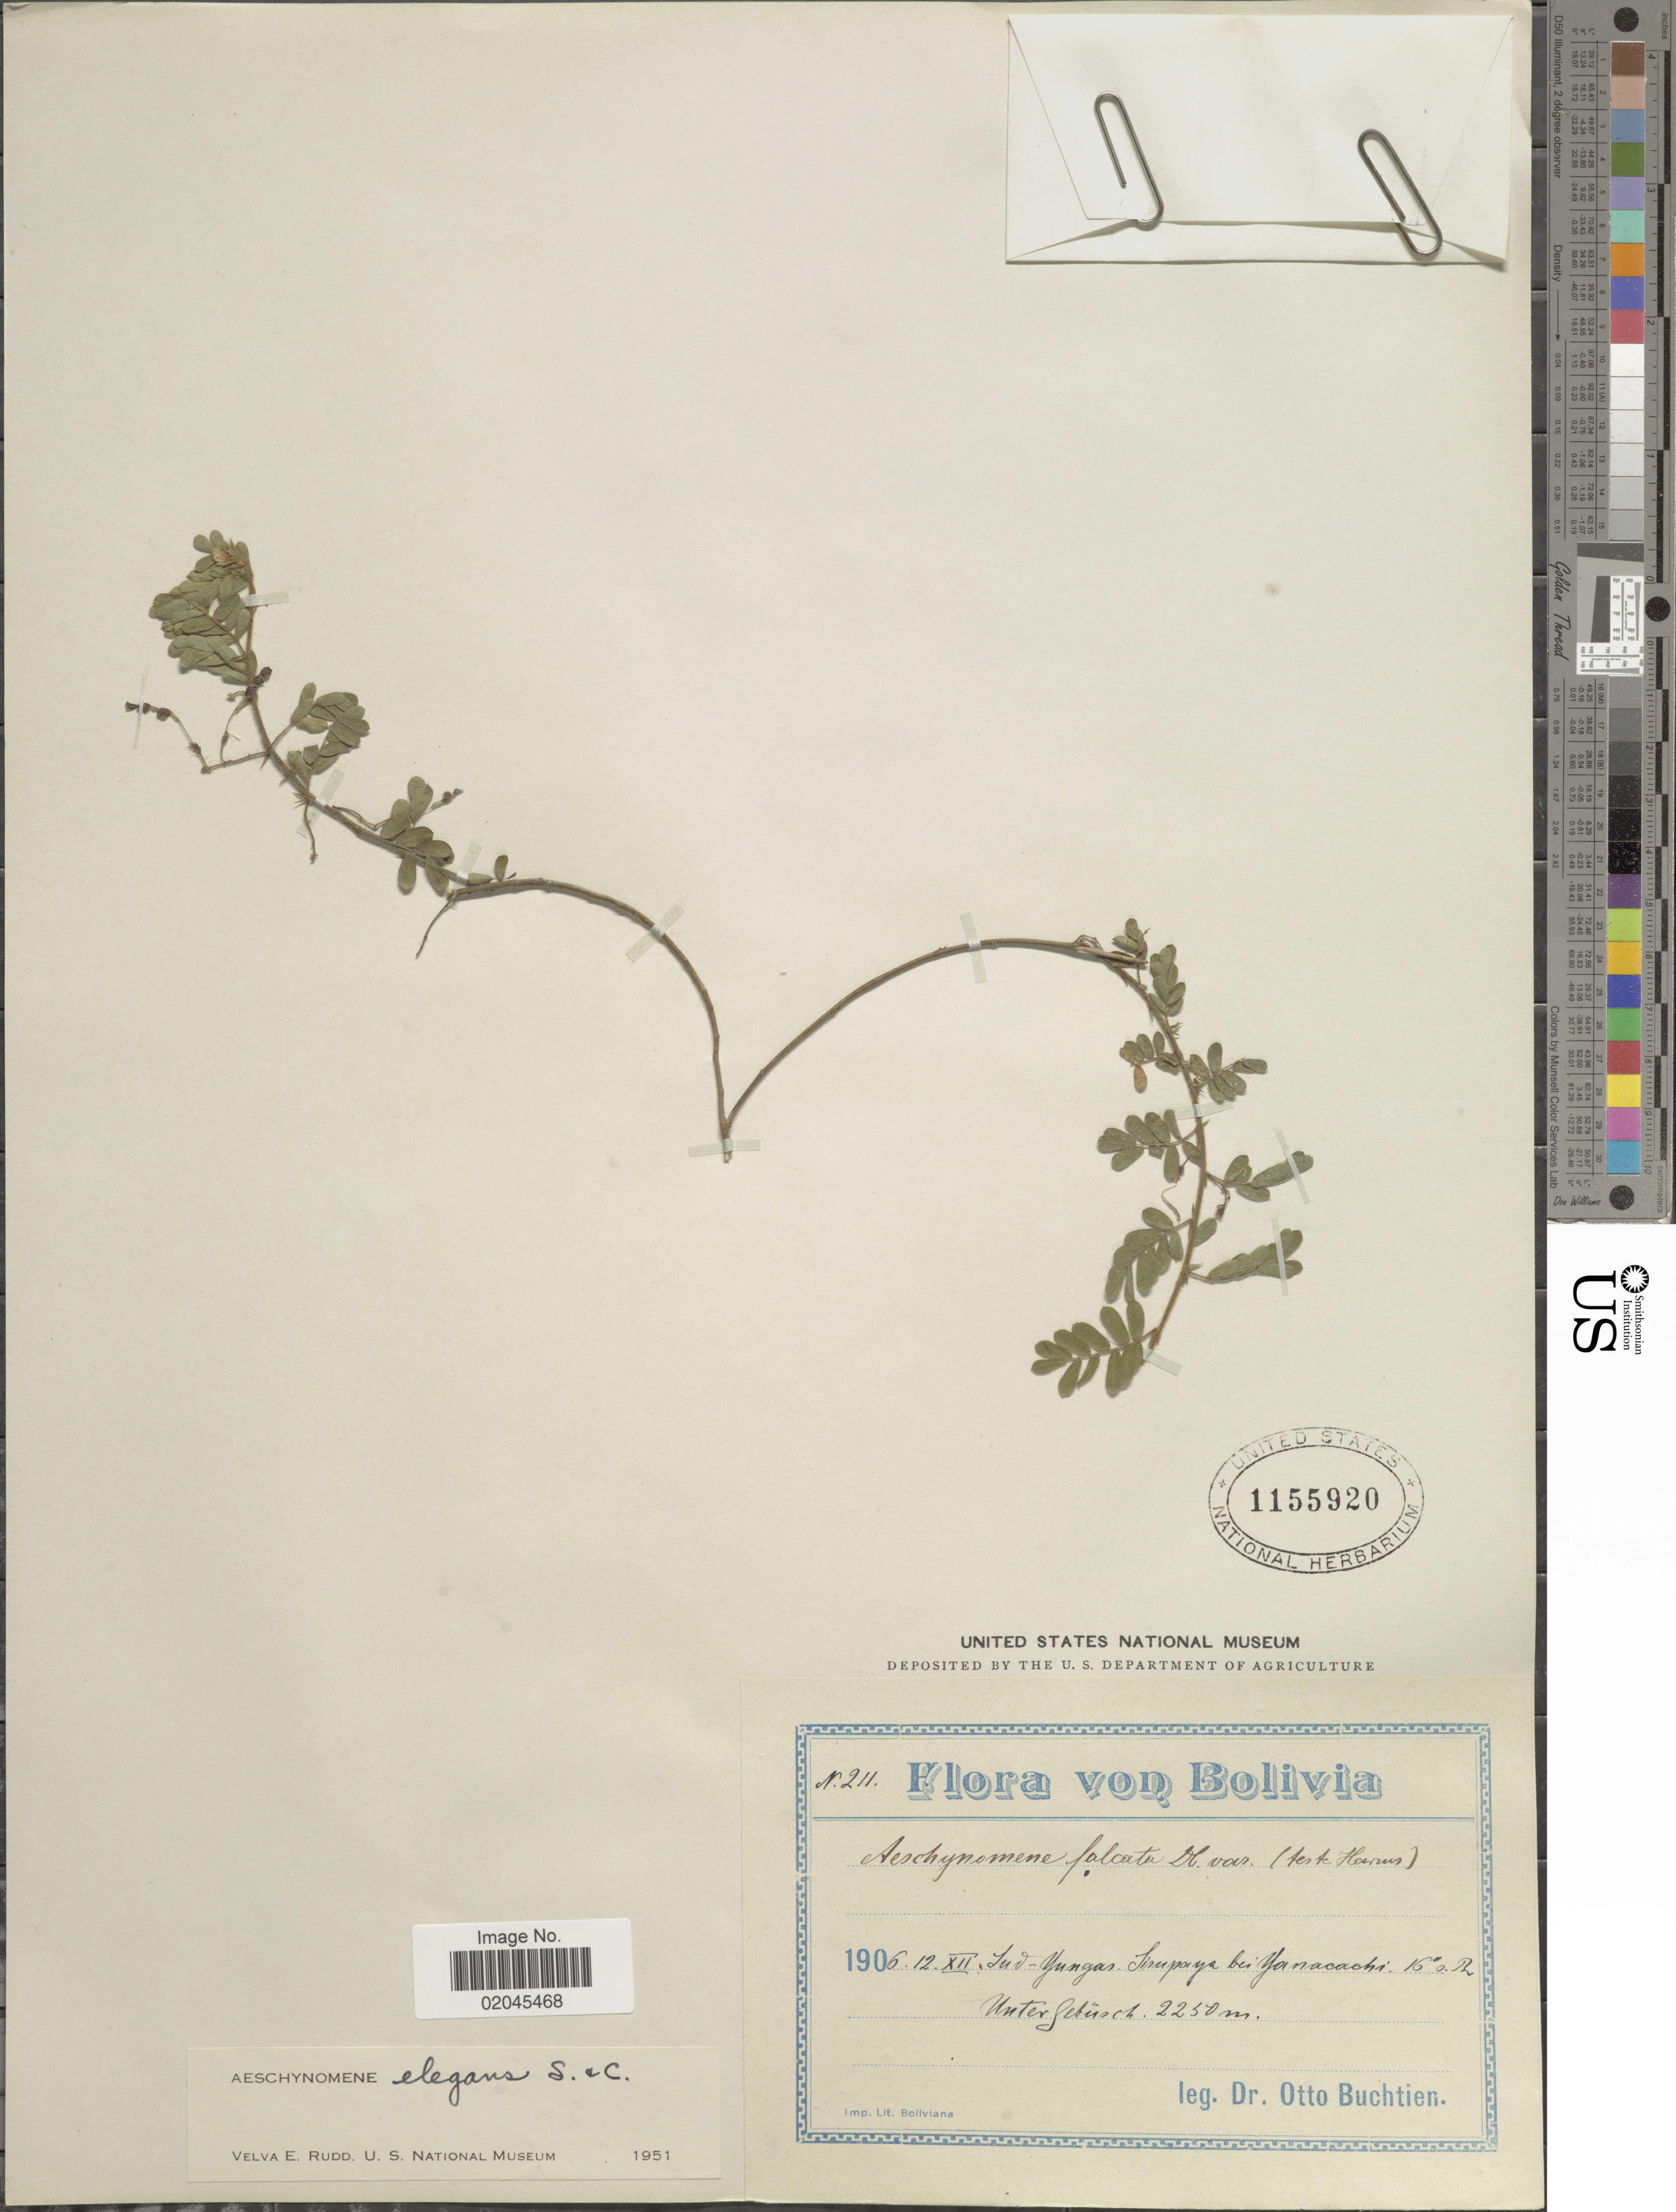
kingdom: Plantae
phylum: Tracheophyta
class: Magnoliopsida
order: Fabales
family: Fabaceae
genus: Aeschynomene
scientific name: Aeschynomene elegans var. elegans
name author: Cham. ex Schltdl.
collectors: O. Buchtien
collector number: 211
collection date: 1906-12-12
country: Bolivia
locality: Sud-Yungas, Sinpays bei Yanacaochi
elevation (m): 2250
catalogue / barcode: US 31155920